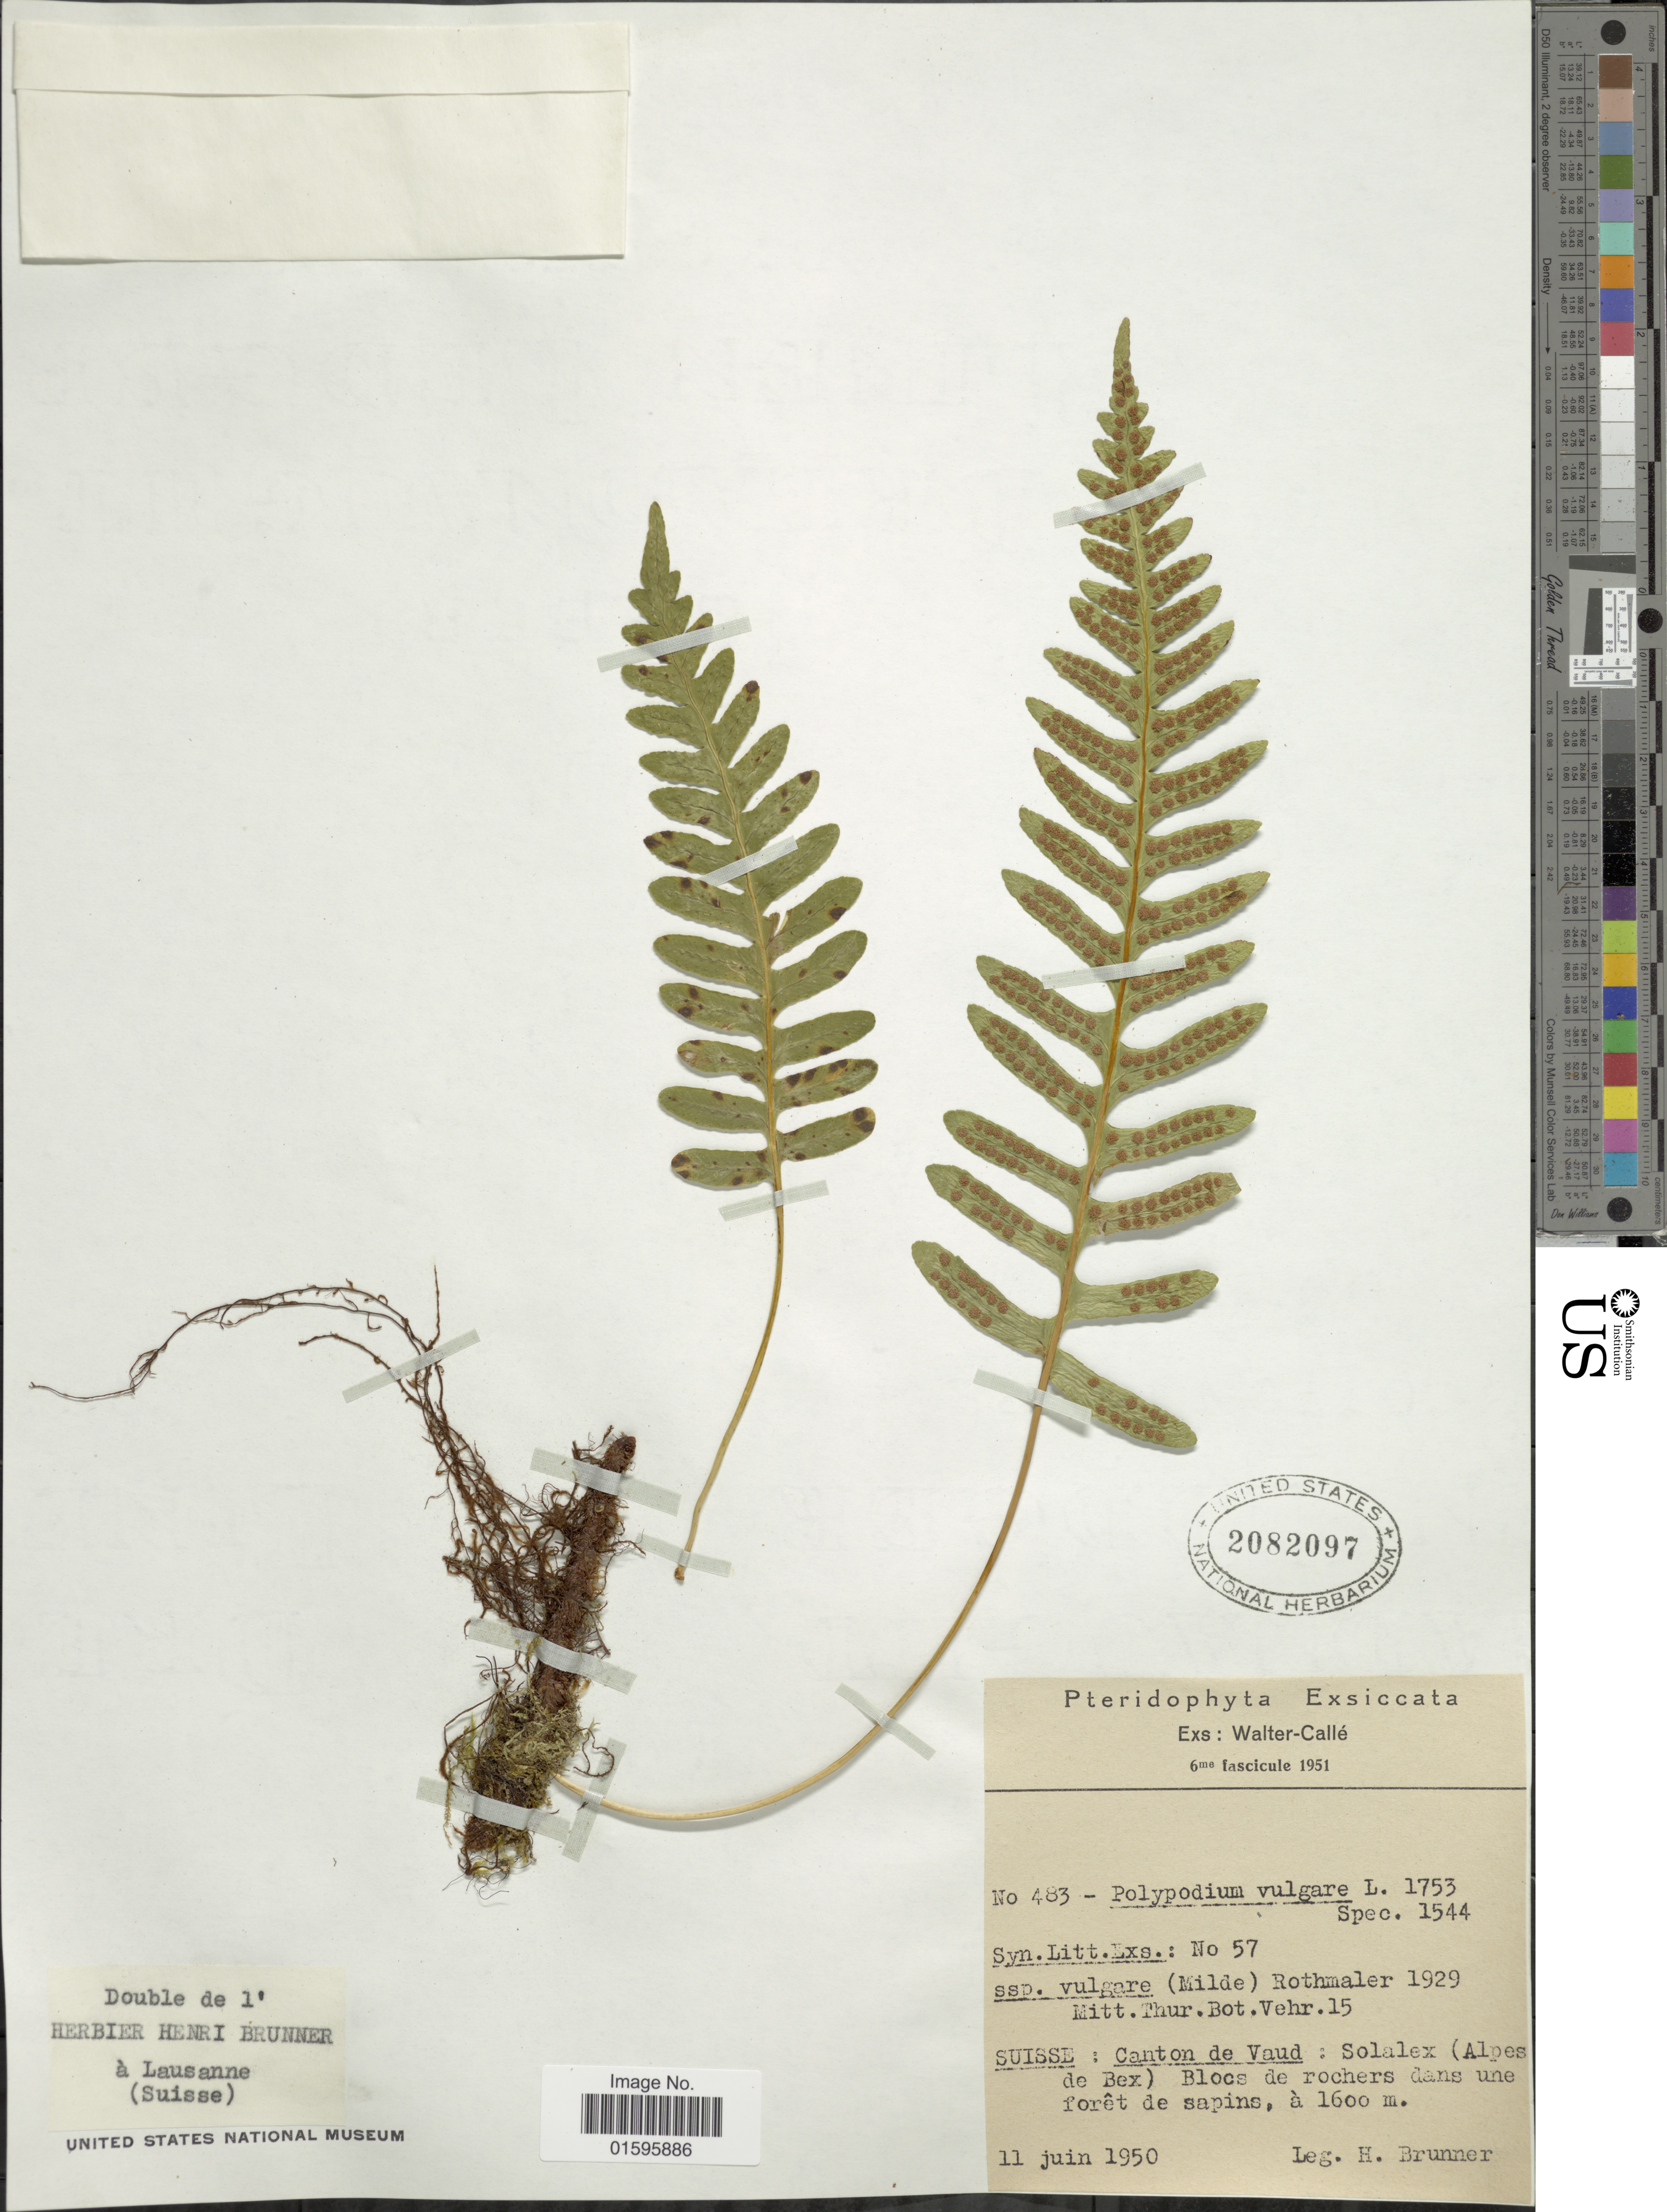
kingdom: Plantae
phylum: Tracheophyta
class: Polypodiopsida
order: Polypodiales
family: Polypodiaceae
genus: Polypodium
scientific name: Polypodium vulgare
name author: L.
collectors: H. Brunner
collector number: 483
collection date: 1950-06-11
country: Switzerland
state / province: Vaud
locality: Suisse: Canton de Vaud: Sollalex (Alpes de Bex)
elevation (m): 1600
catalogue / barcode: US 2082097